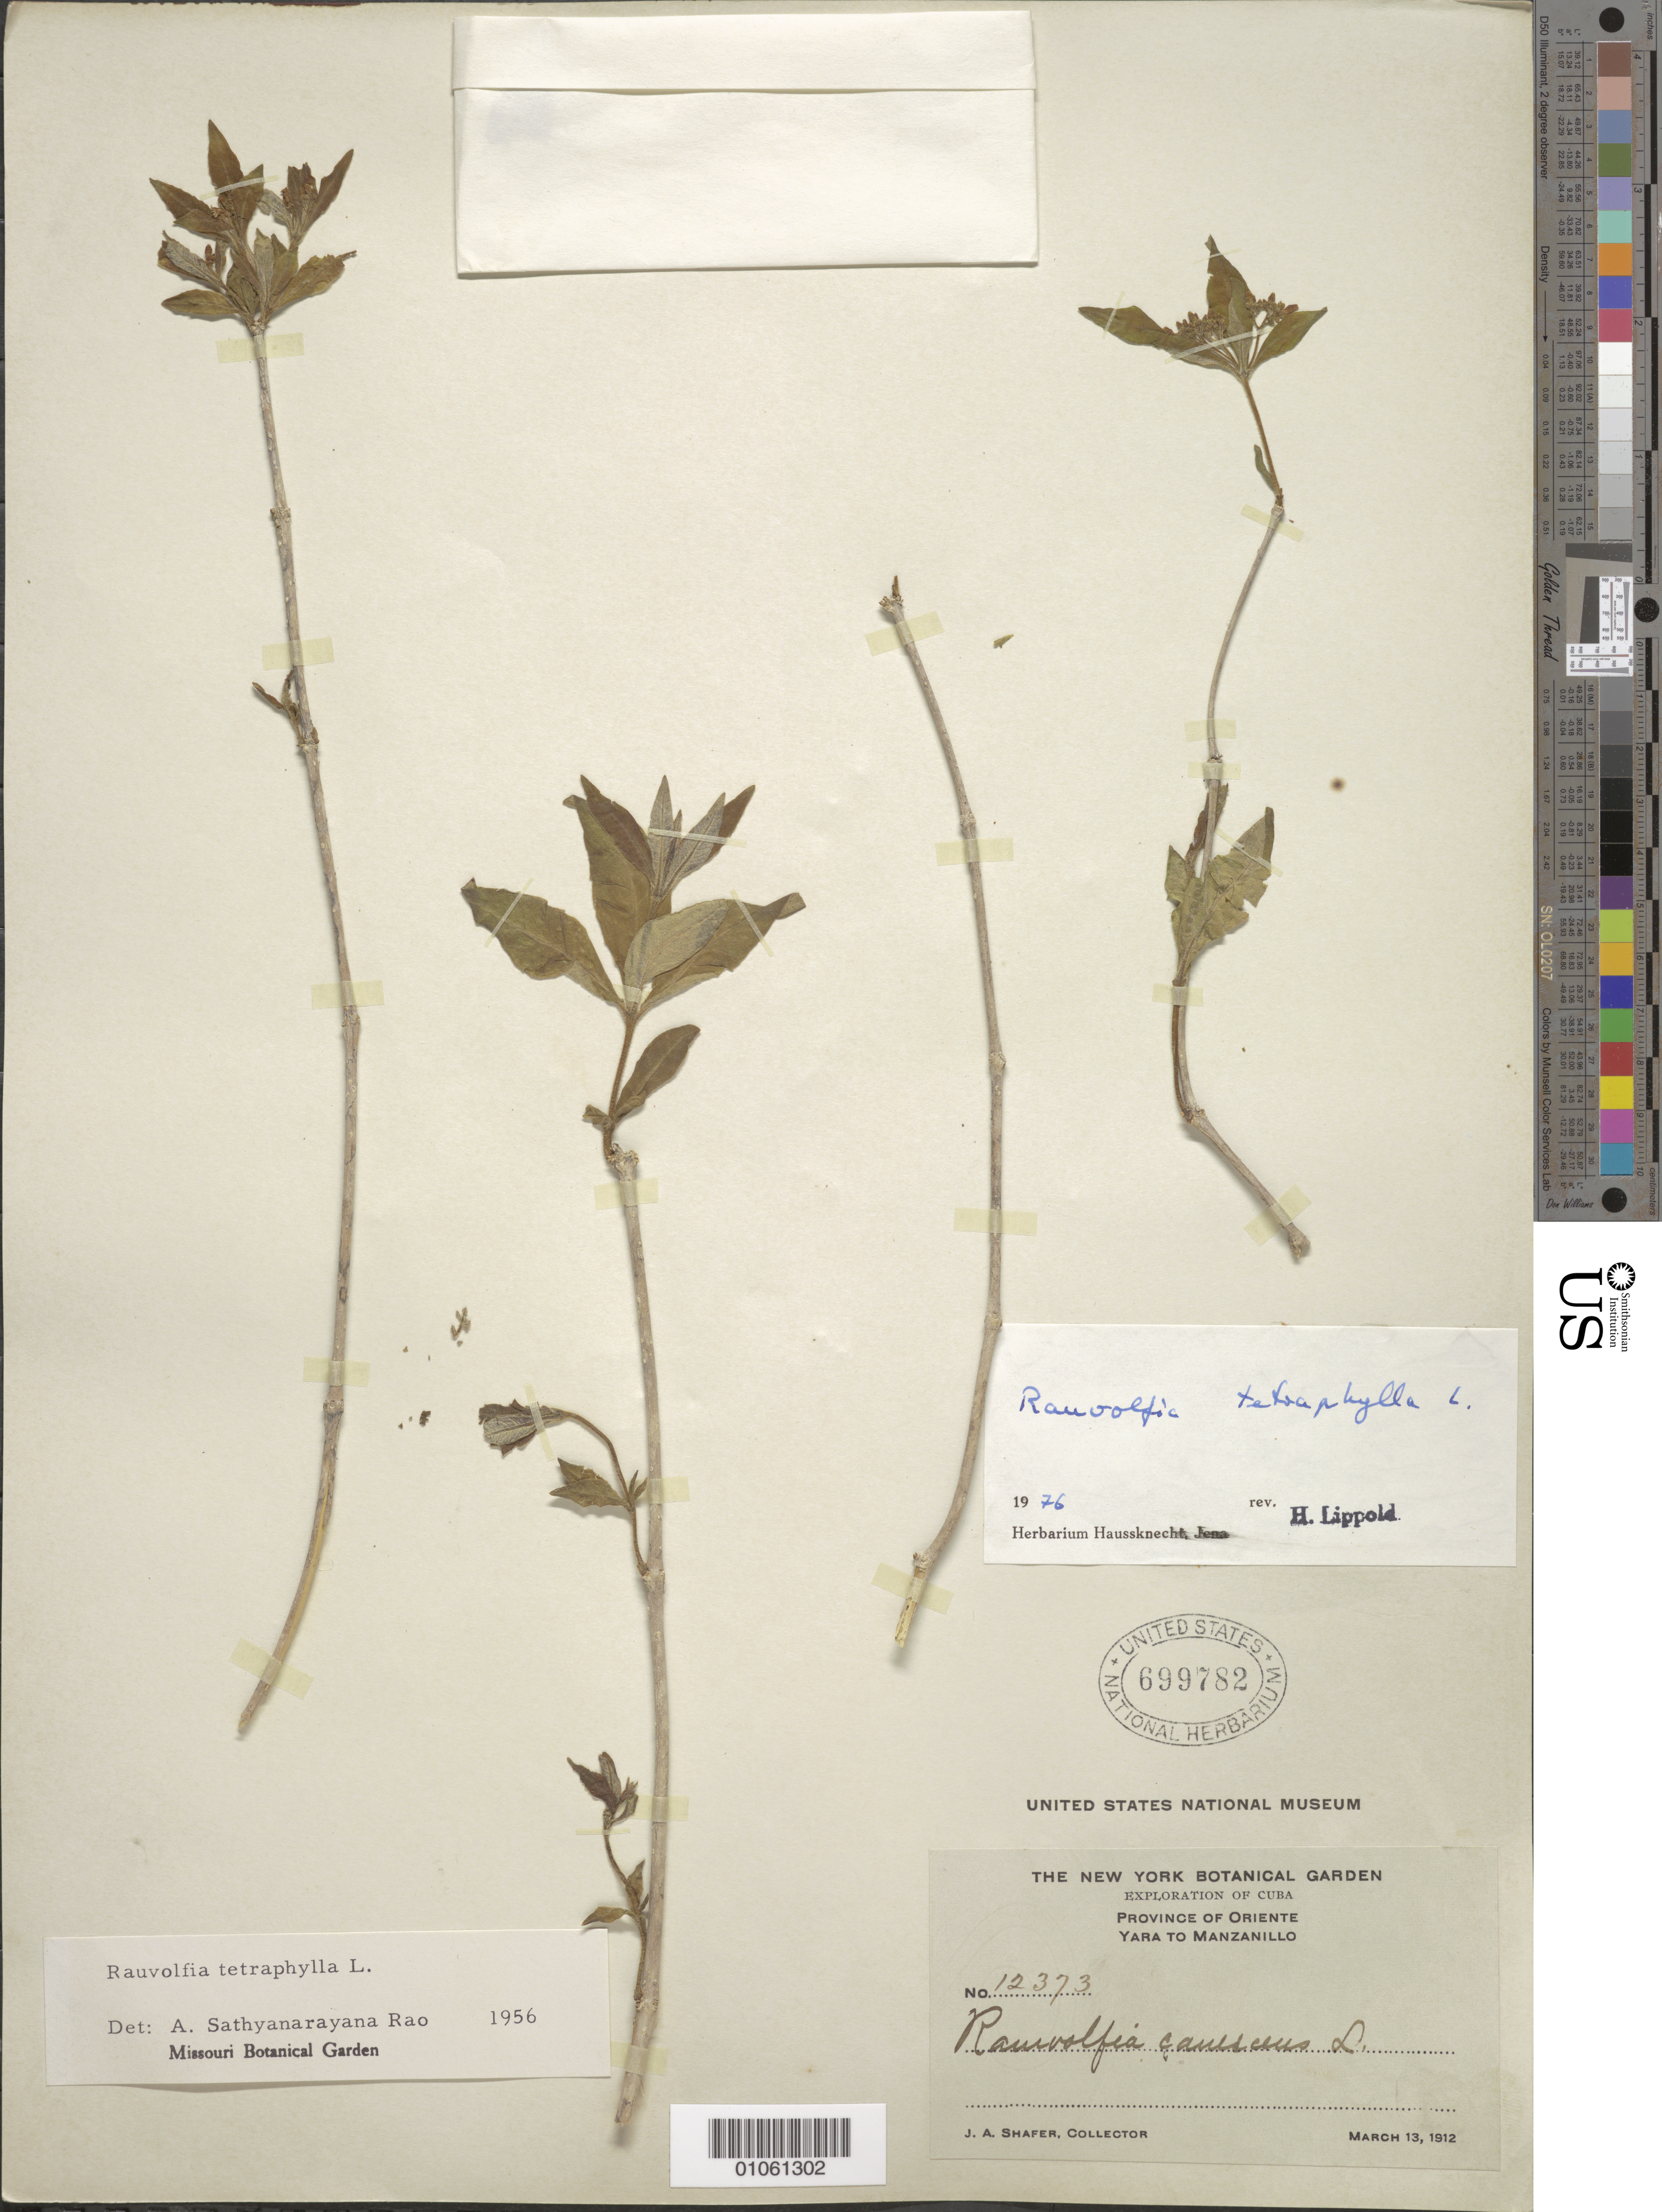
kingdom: Plantae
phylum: Tracheophyta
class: Magnoliopsida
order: Gentianales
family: Apocynaceae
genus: Rauvolfia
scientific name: Rauvolfia tetraphylla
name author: L.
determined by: Lippold, Hans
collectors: J. A. Shafer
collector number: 12373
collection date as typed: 13 Mar 1912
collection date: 1912-03-13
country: Cuba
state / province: Oriente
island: Cuba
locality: Yara to Manzanillo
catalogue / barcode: US 699782